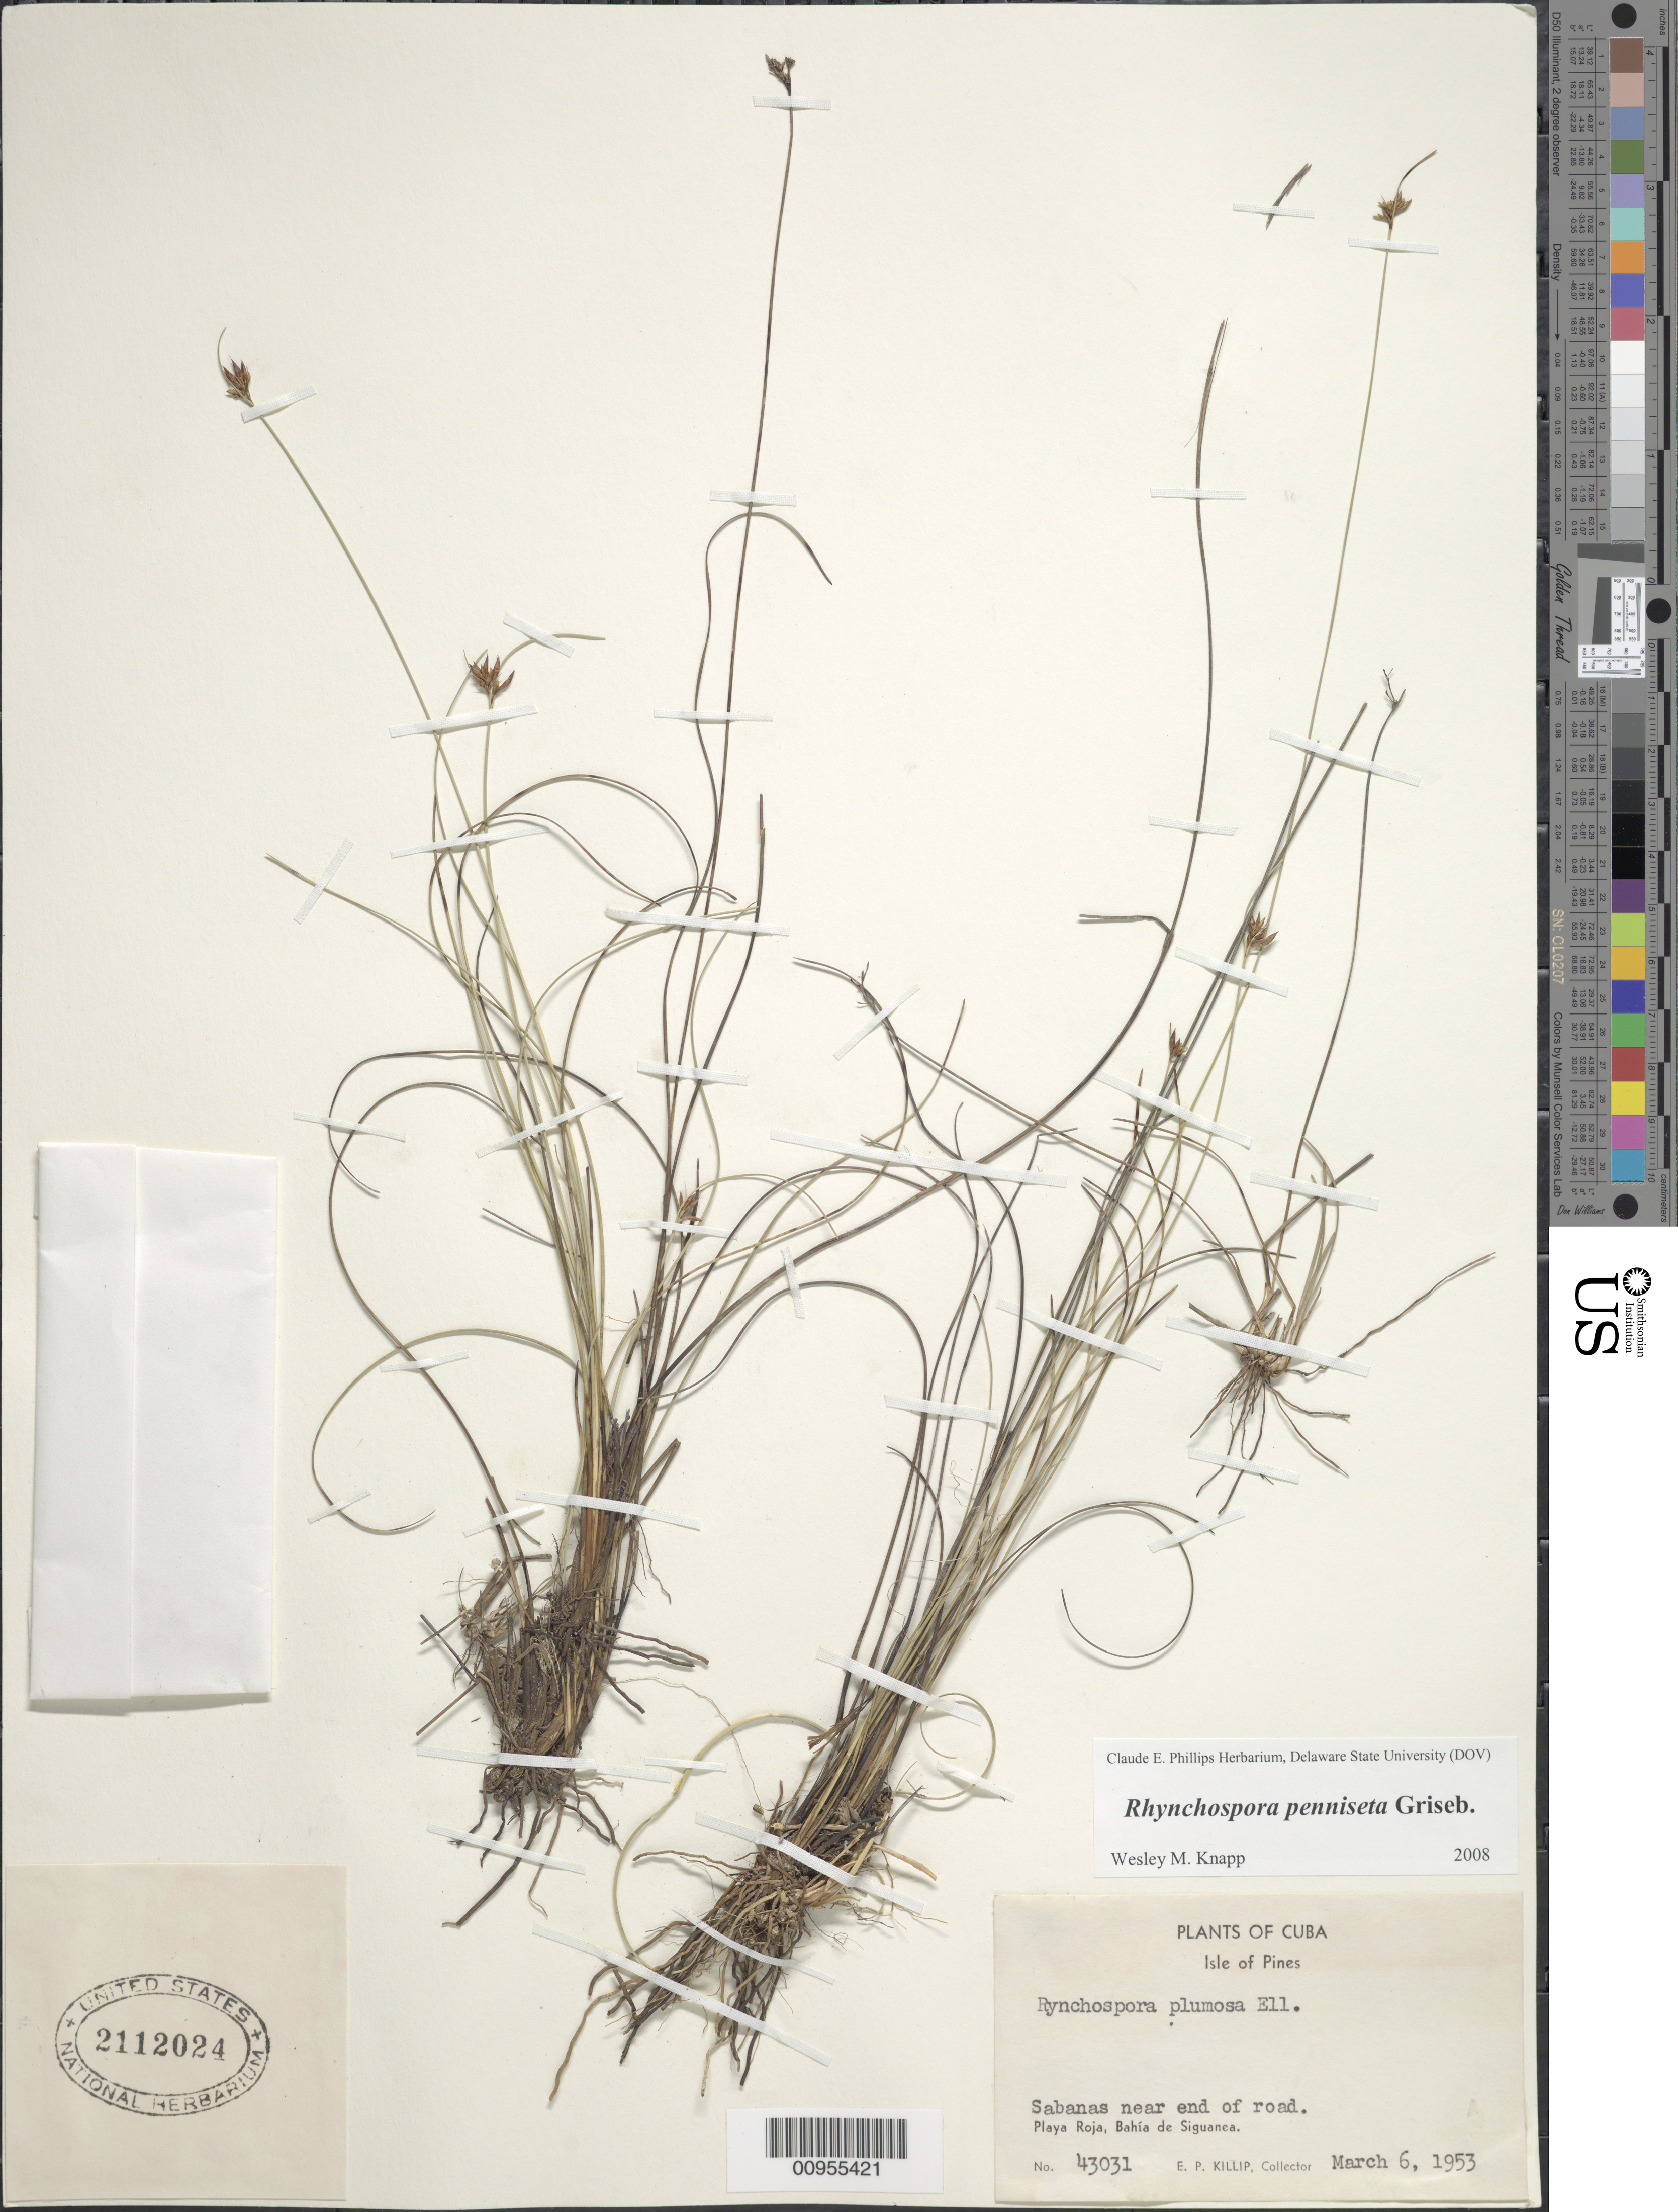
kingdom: Plantae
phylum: Tracheophyta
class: Liliopsida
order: Poales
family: Cyperaceae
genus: Rhynchospora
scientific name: Rhynchospora penniseta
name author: Griseb.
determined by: Knapp, W. M.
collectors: E. P. Killip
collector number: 43031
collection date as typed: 06 Mar 1953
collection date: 1953-03-06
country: Cuba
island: Isla de la Juventud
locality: Playa Roja, Bahía de Siguanea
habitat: Sabanas near end of road.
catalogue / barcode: US 2112024